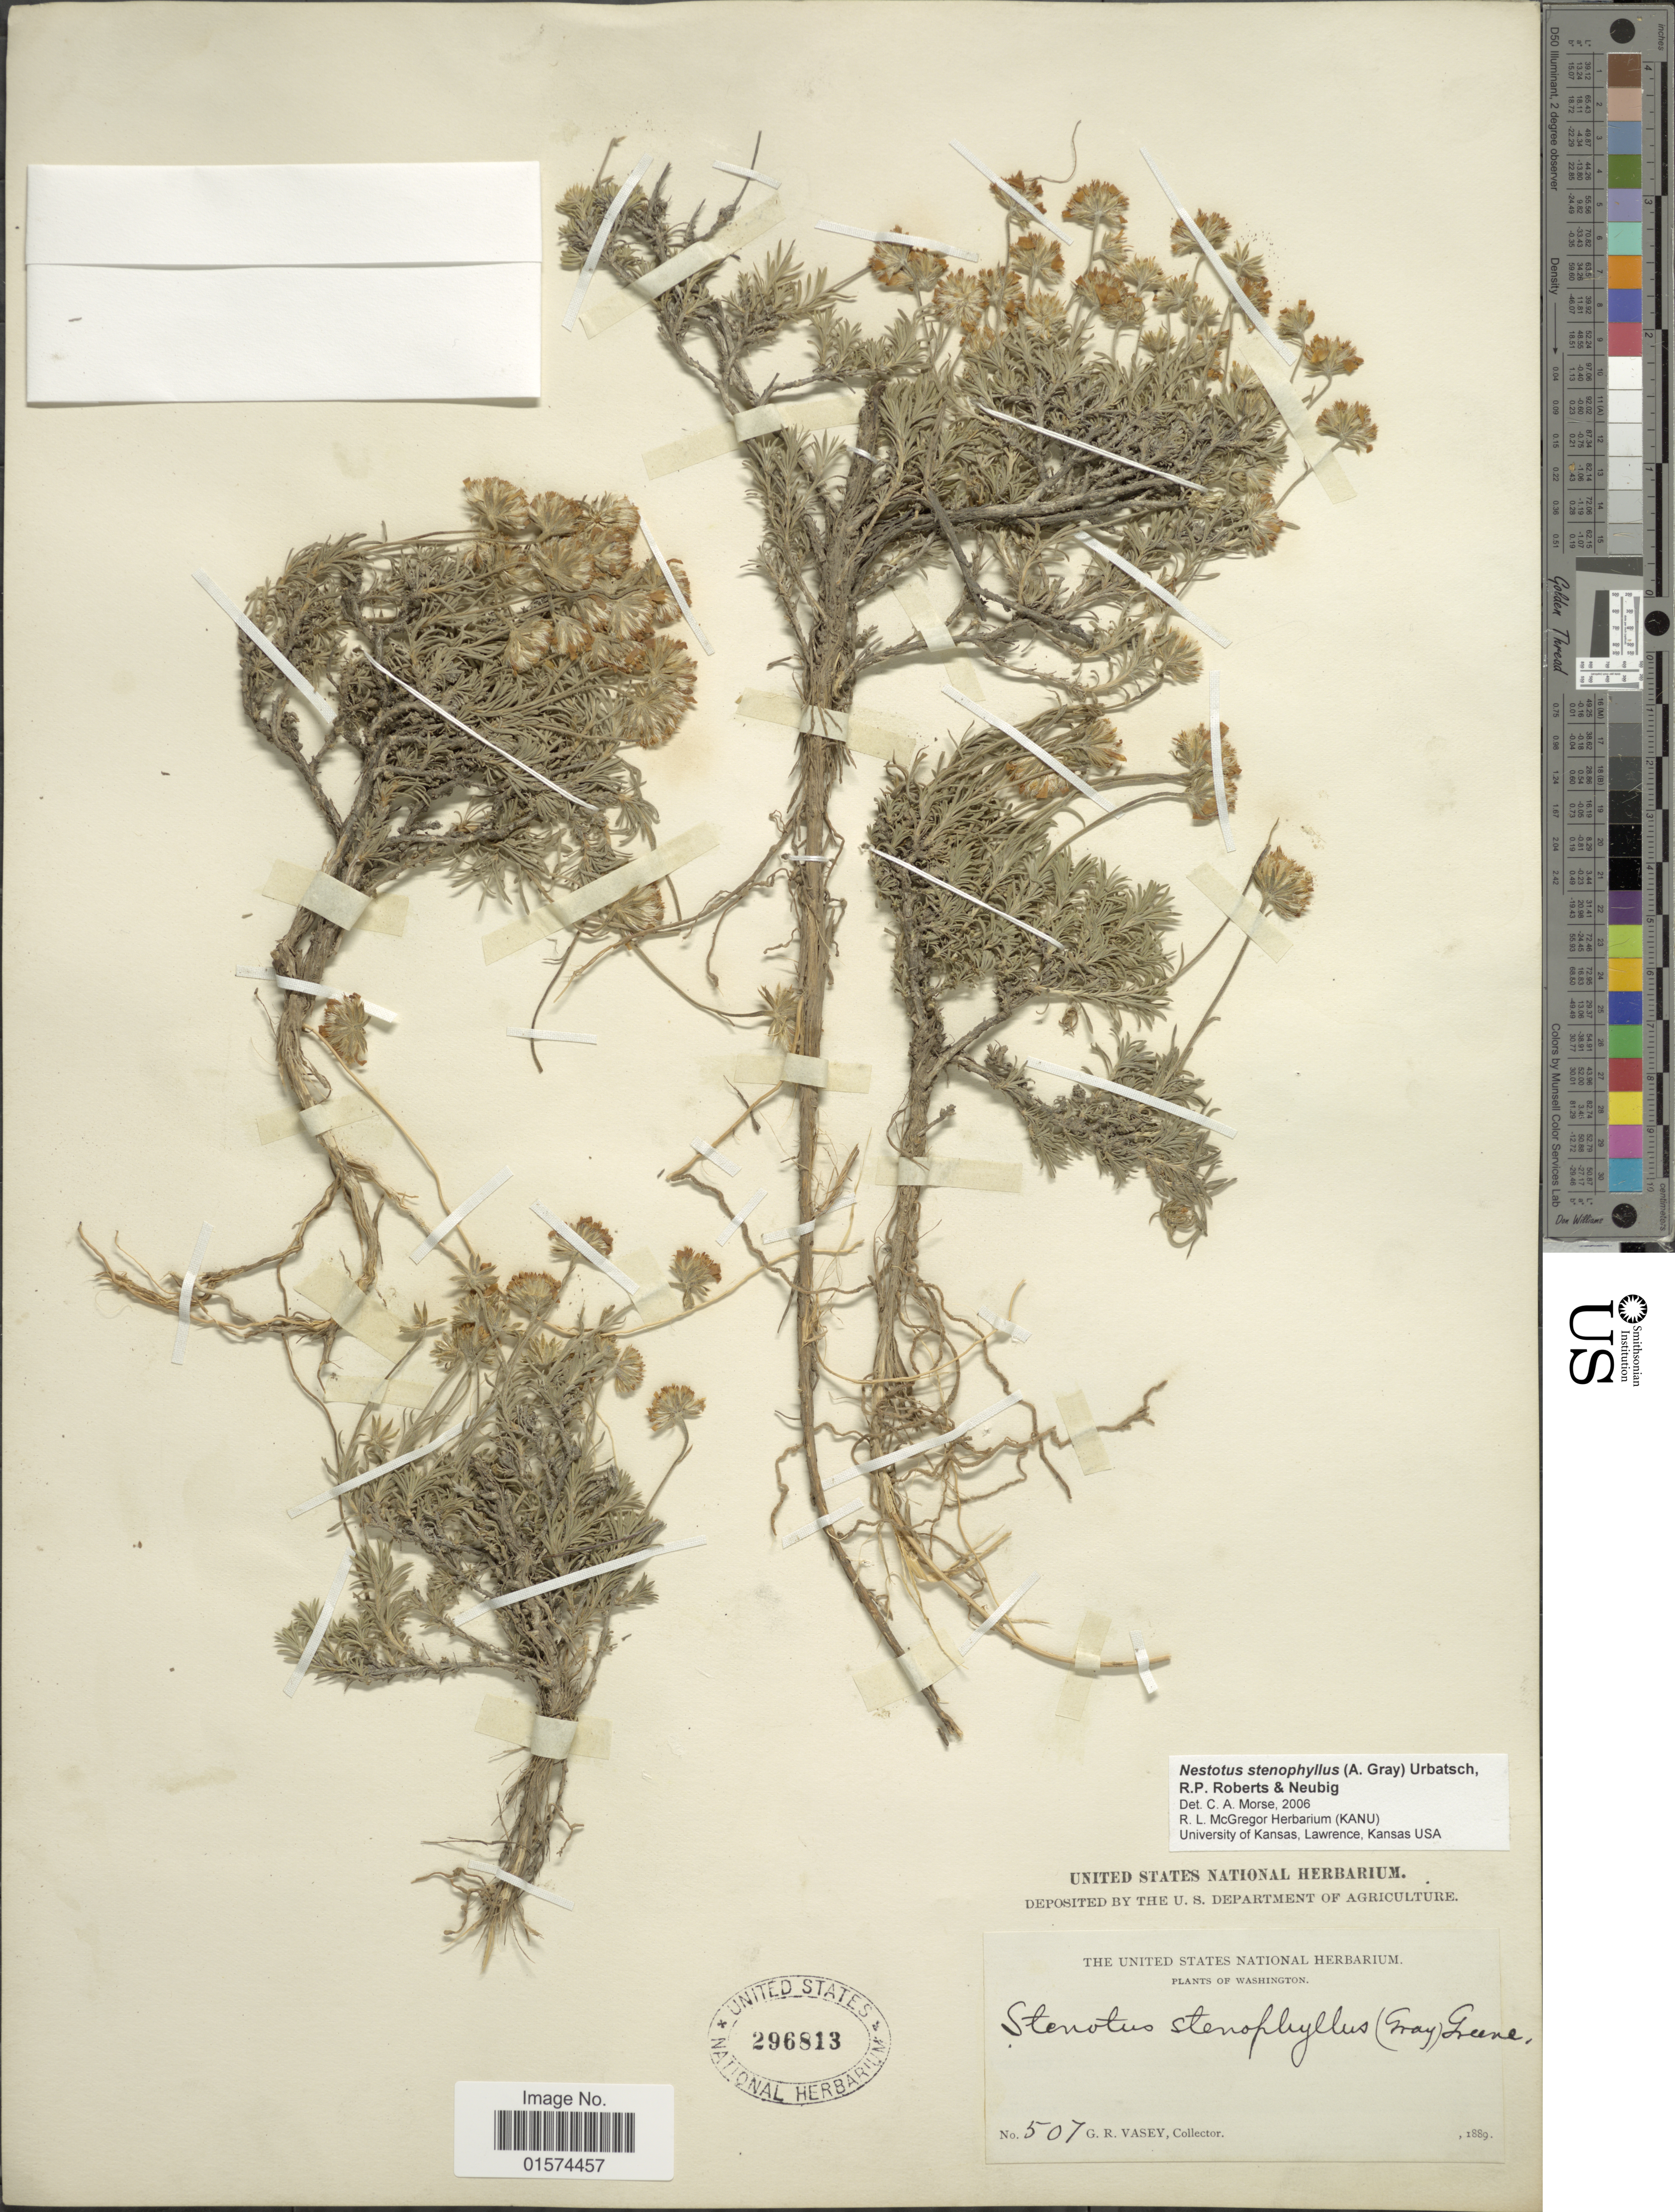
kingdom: Plantae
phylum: Tracheophyta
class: Magnoliopsida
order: Asterales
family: Asteraceae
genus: Nestotus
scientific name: Nestotus stenophyllus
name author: (A. Gray) R.P.Roberts et al.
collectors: G. R. Vasey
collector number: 507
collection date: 1889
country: United States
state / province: Washington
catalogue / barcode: US 296813